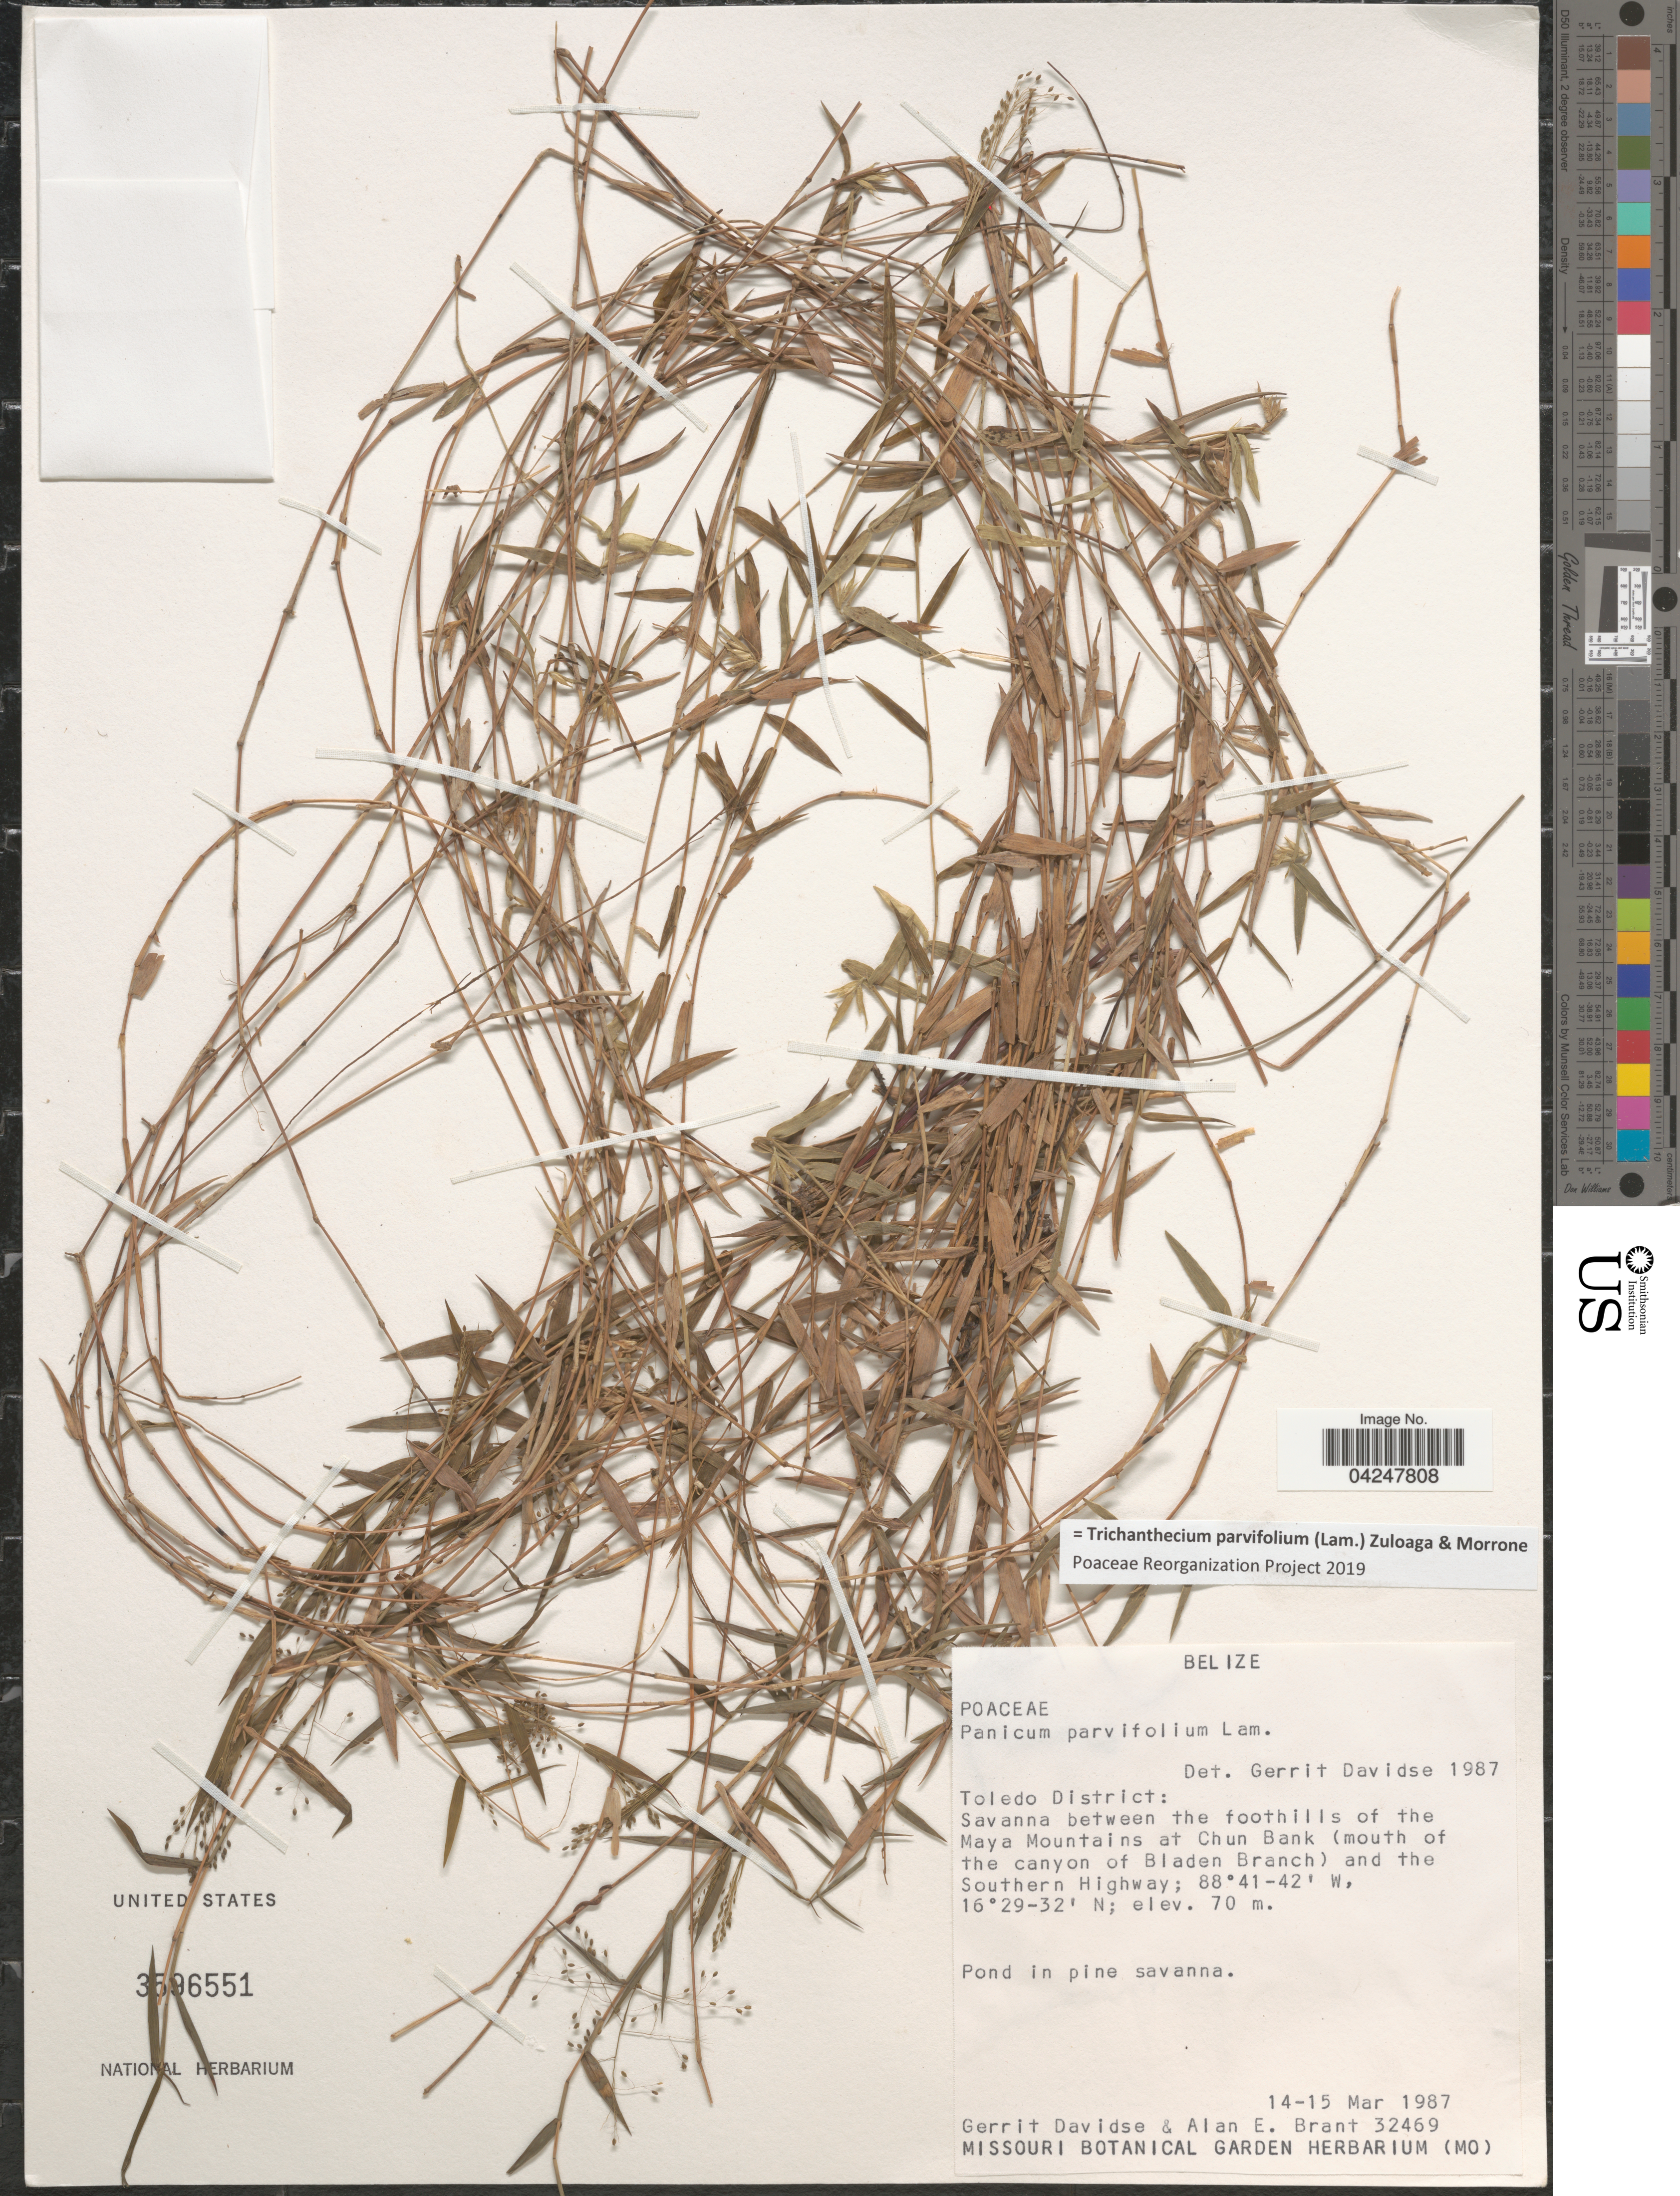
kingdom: Plantae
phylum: Tracheophyta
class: Liliopsida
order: Poales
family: Poaceae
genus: Trichanthecium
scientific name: Trichanthecium parvifolium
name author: (Lam.) Zuloaga & Morrone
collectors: G. Davidse & A. Brant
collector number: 32469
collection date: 1987-03-14/1987-03-15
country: Belize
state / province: Toledo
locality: Toledo District: Savanna between the foothills of the Maya Mountains at Chun Bank (mouth of the canyon of Bladen Branch) and the Southern Highway.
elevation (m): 70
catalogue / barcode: US 3596551